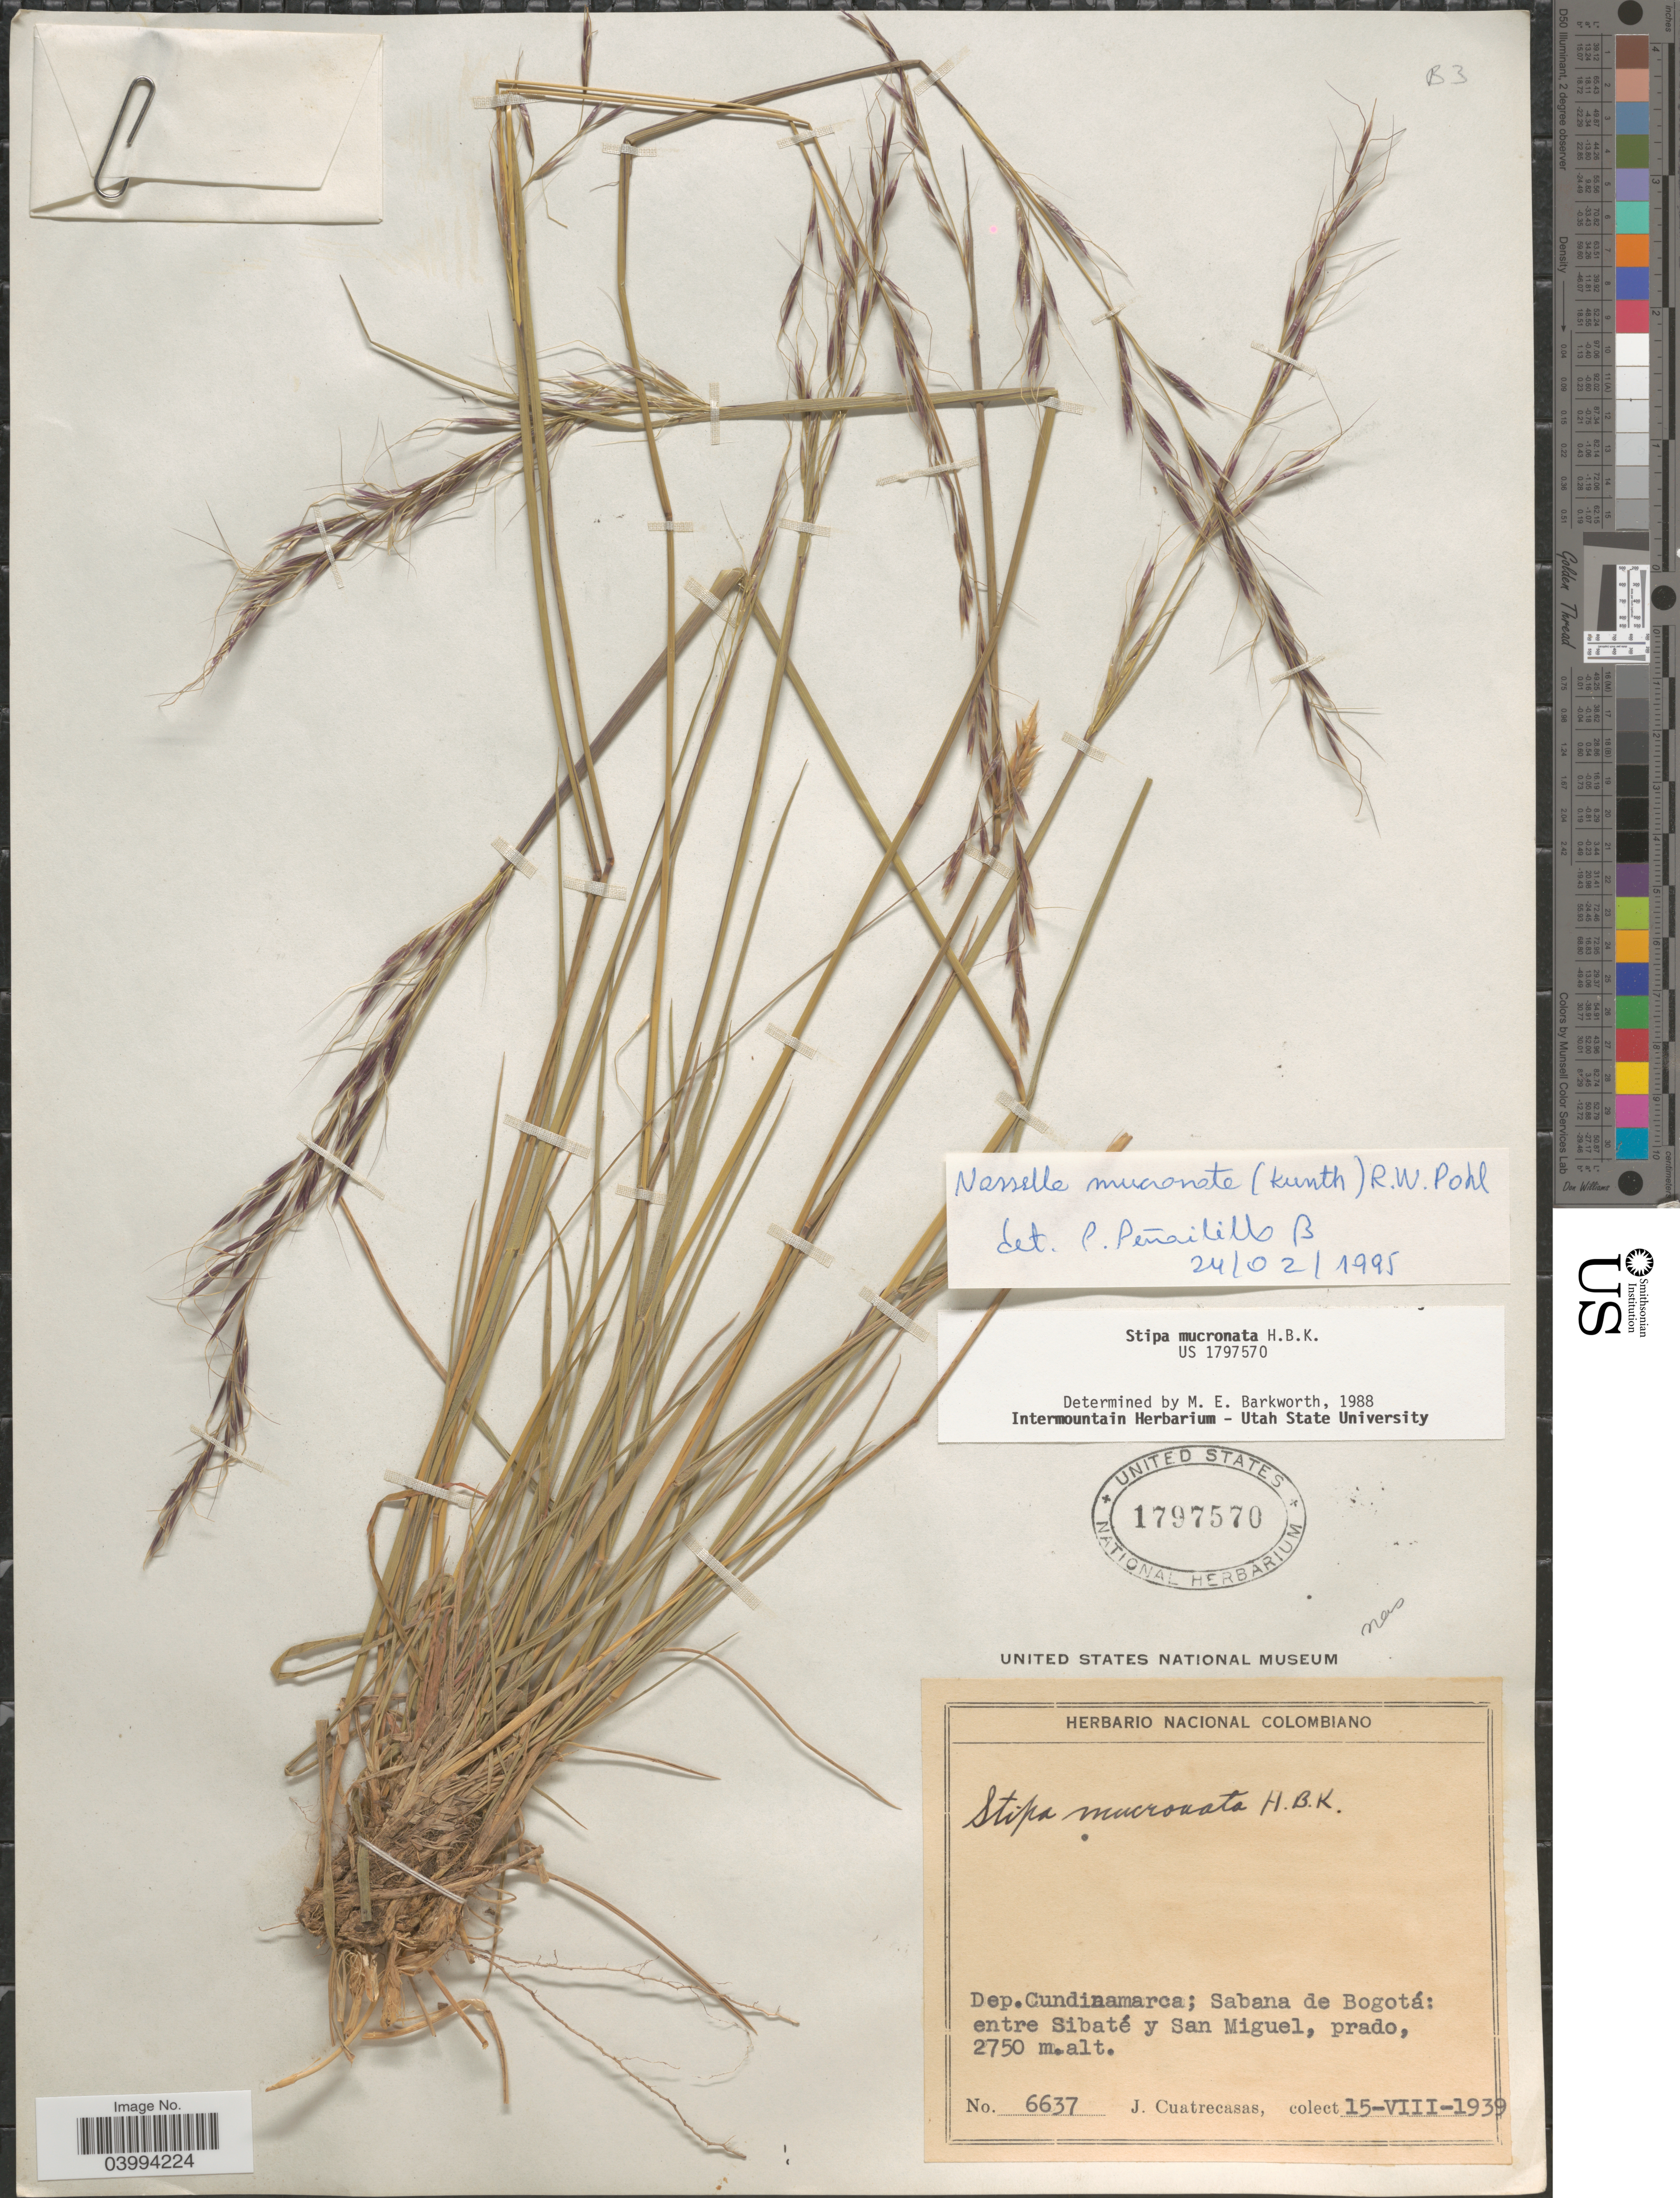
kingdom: Plantae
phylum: Tracheophyta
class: Liliopsida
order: Poales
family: Poaceae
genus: Nassella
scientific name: Nassella mucronata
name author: (Kunth) R.W. Pohl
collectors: J. Cuatrecasas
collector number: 6637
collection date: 1939-08-15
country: Colombia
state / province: Cundinamarca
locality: Dep. Cundinamarca; Sabana de Bogotá: entre Sibaté y San Miguel.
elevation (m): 2750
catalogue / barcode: US 1797570